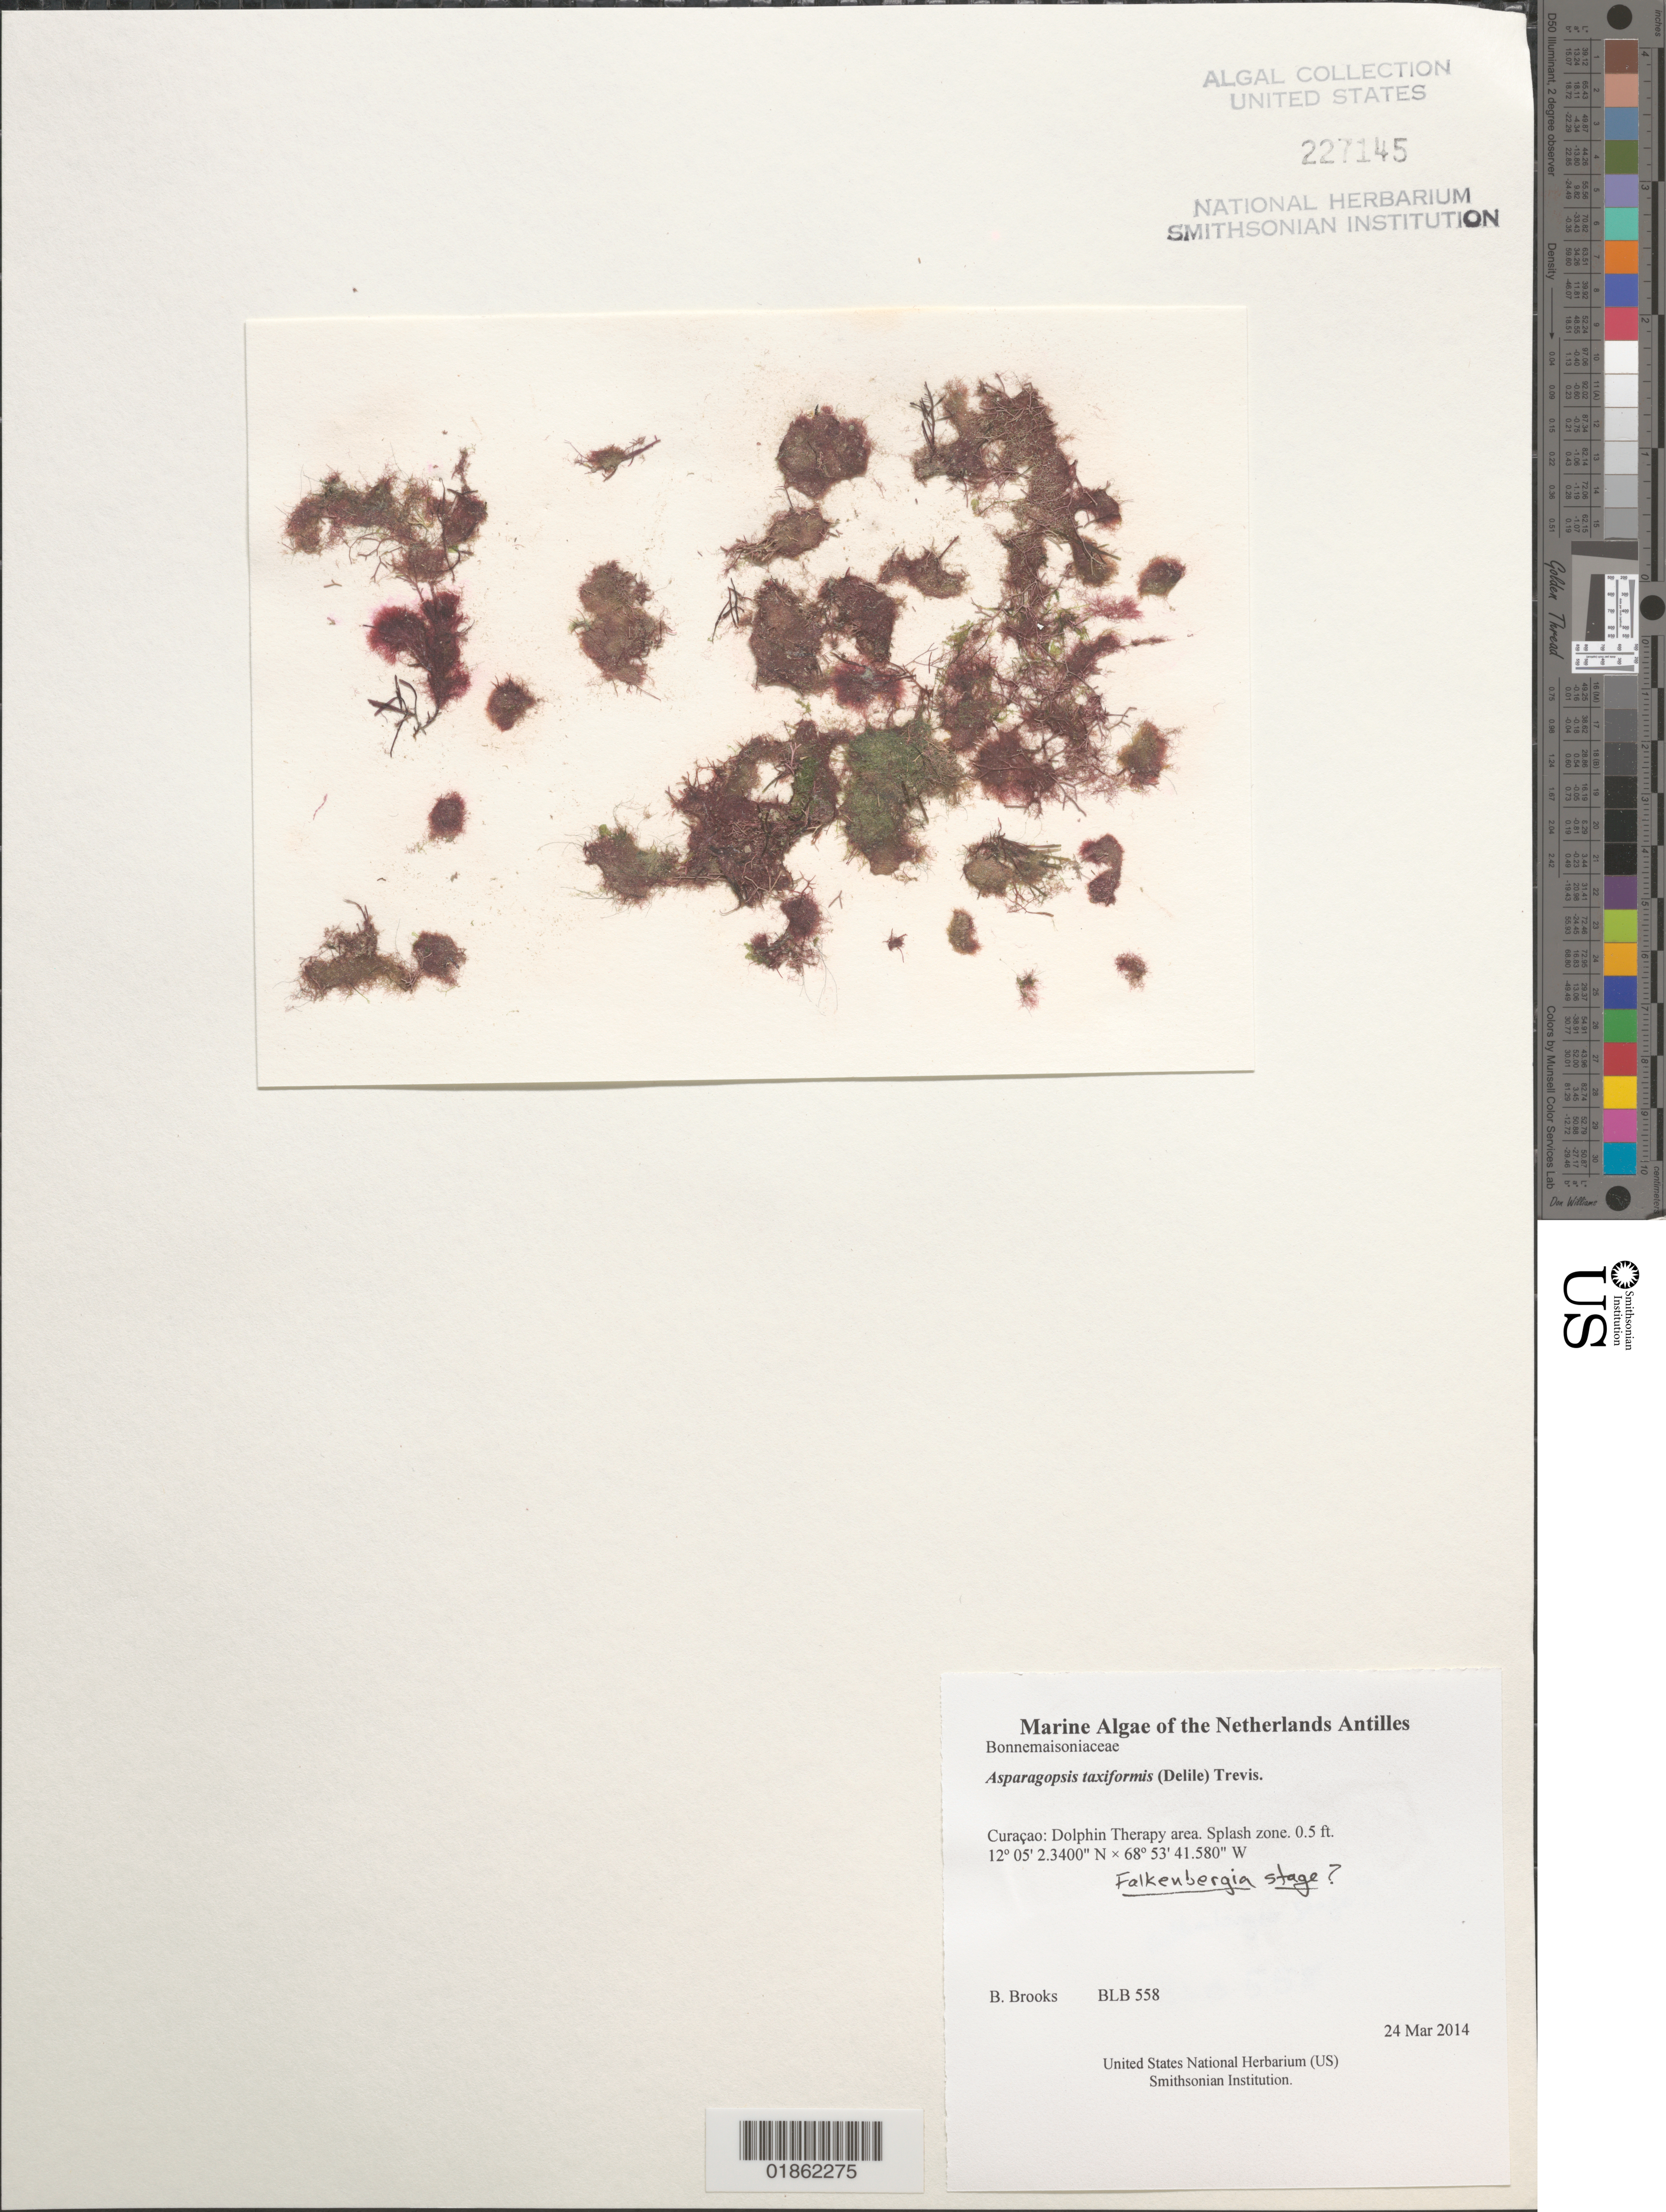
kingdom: Plantae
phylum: Rhodophyta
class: Florideophyceae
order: Bonnemaisoniales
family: Bonnemaisoniaceae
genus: Asparagopsis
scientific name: Asparagopsis taxiformis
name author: (Delile) Trevis.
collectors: B. Brooks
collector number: BLB 558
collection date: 2014-03-24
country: Curaçao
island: Curaçao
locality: Dolphin Therapy area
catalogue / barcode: US 227145